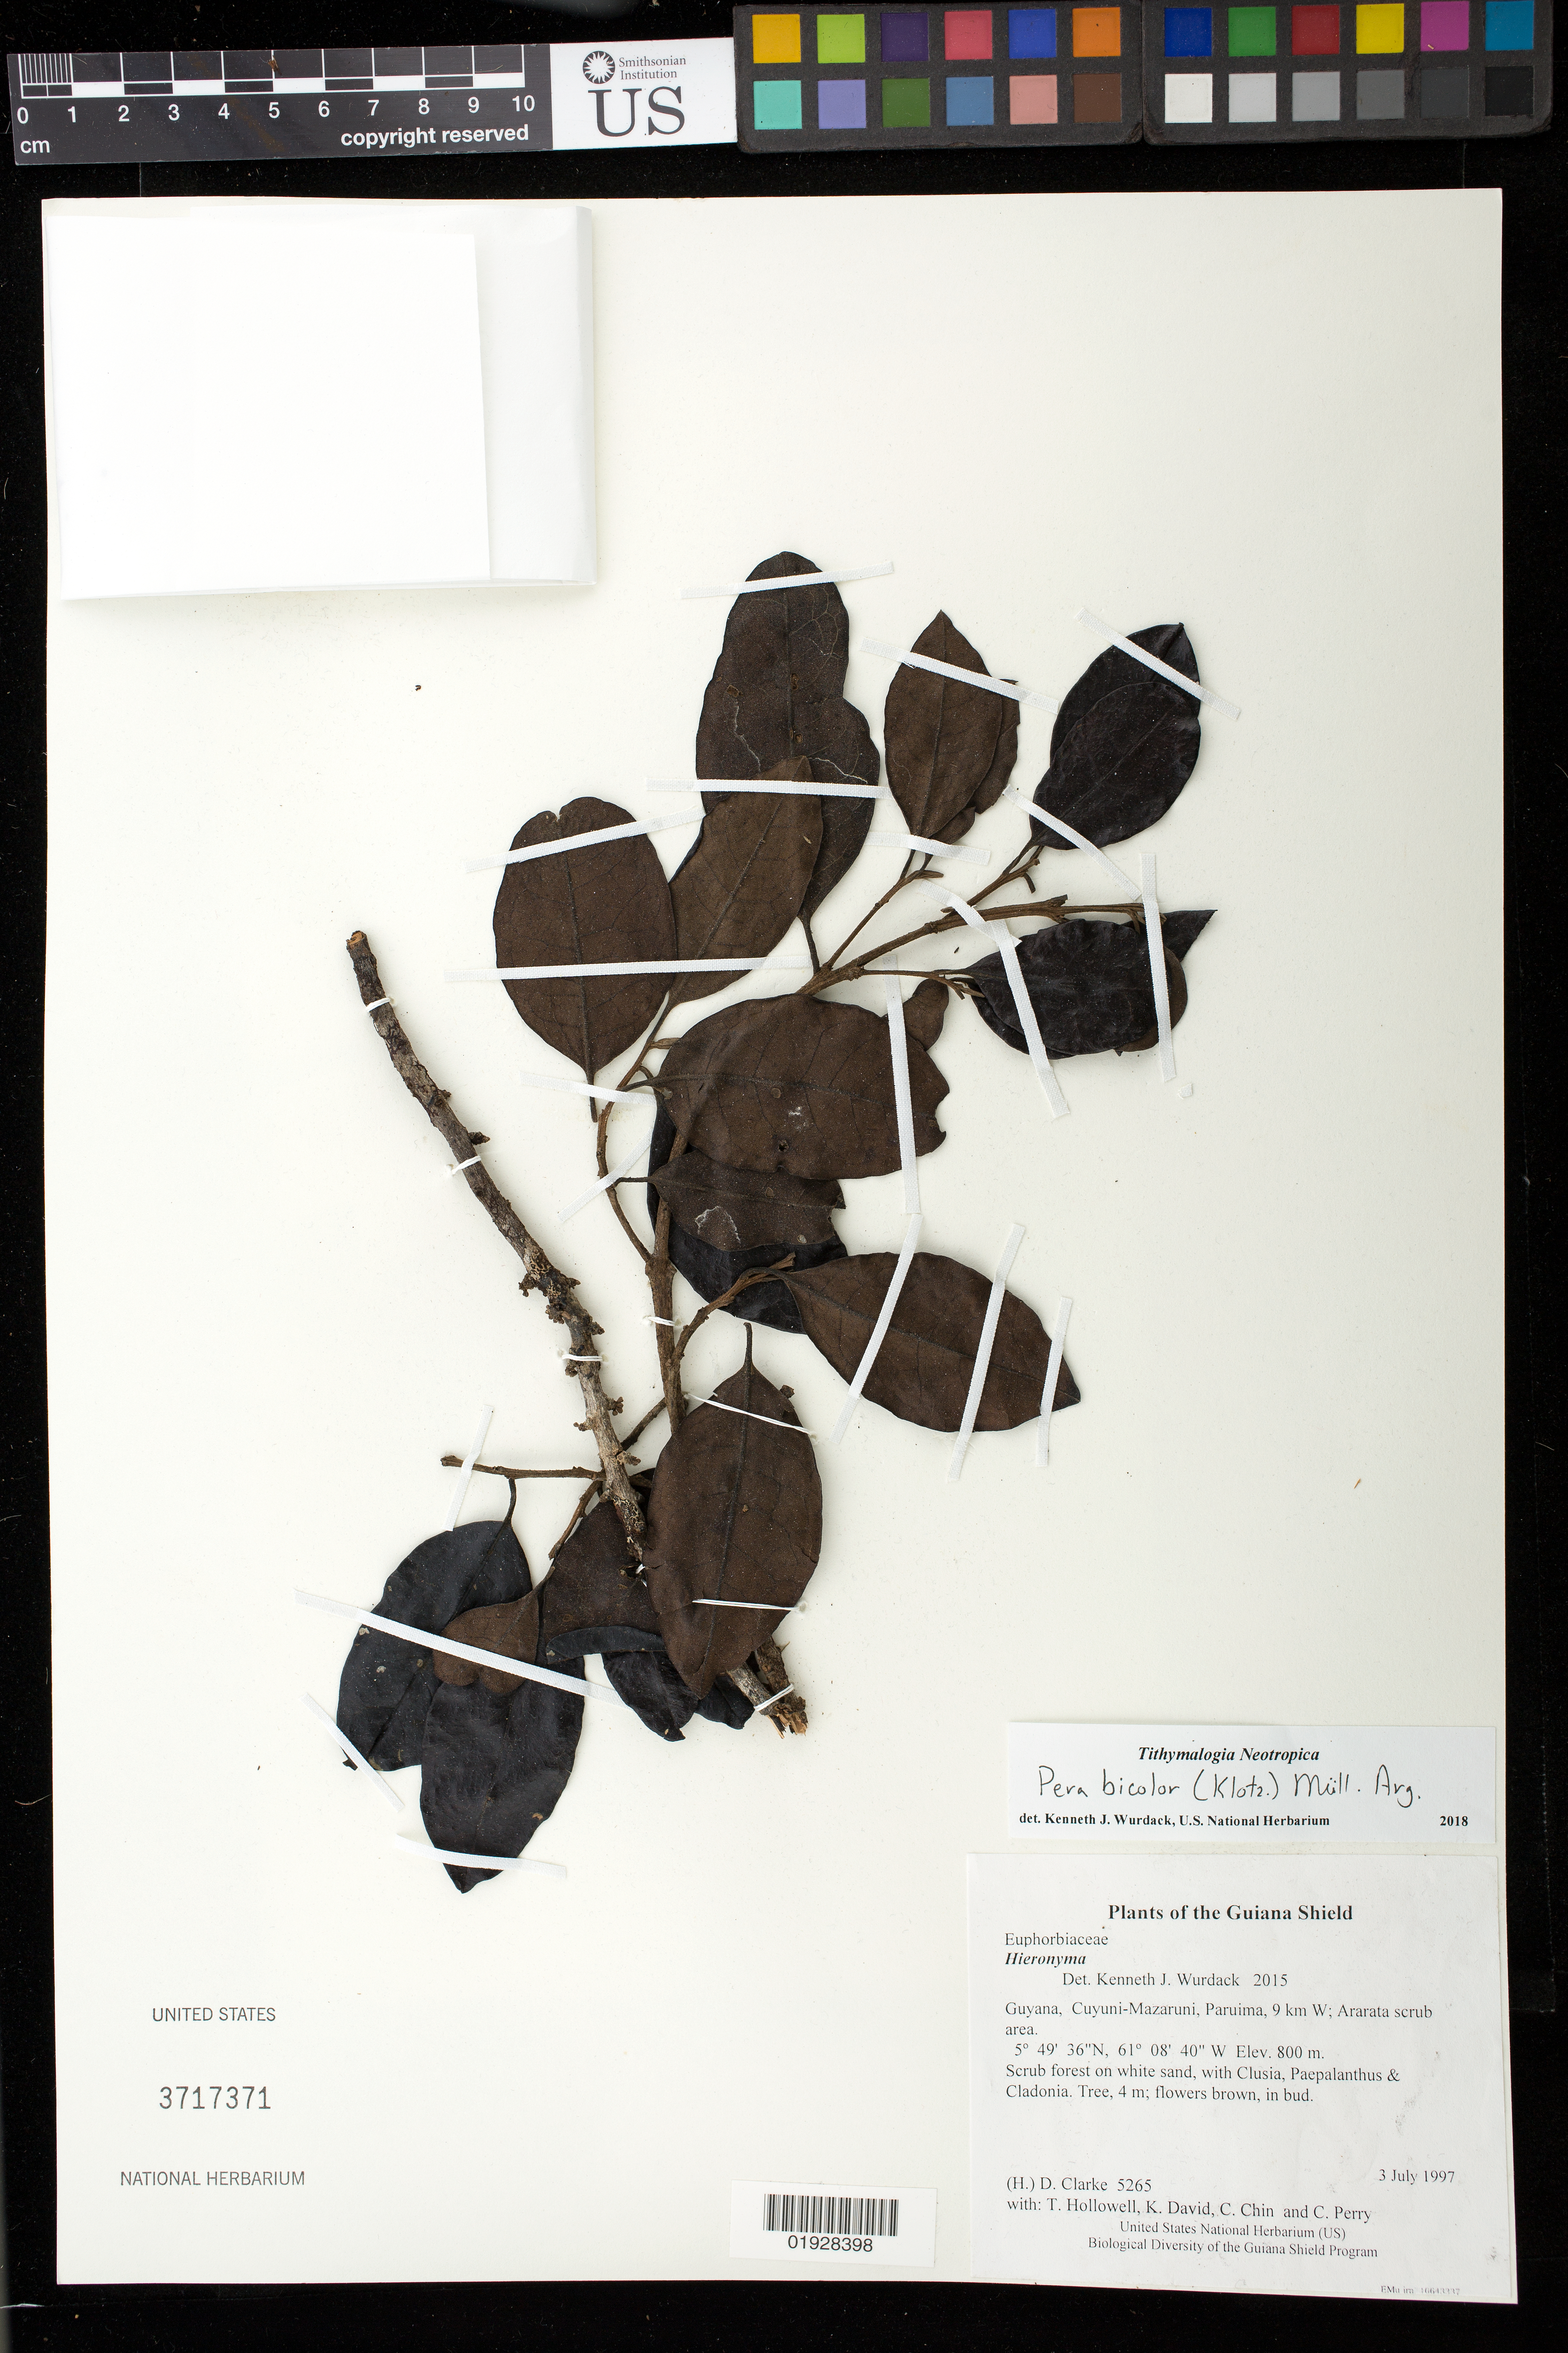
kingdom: Plantae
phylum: Tracheophyta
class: Magnoliopsida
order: Malpighiales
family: Peraceae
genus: Pera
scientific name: Pera bicolor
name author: (Klotzsch) Müll. Arg.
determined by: Wurdack, Kenneth J., (US), Smithsonian Institution - National Museum of Natural History (UNITED STATES)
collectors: H. D. Clarke, T. Hollowell, K. David, C. Chin & C. Perry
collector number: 5265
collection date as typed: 3 July 1997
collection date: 1997-07-03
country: Guyana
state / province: Cuyuni-Mazaruni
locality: Paruima, 9 km W; Ararata scrub area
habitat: Scrub forest on white sand, with Clusia, Paepalanthus & Cladonia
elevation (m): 800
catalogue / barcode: US 3717371